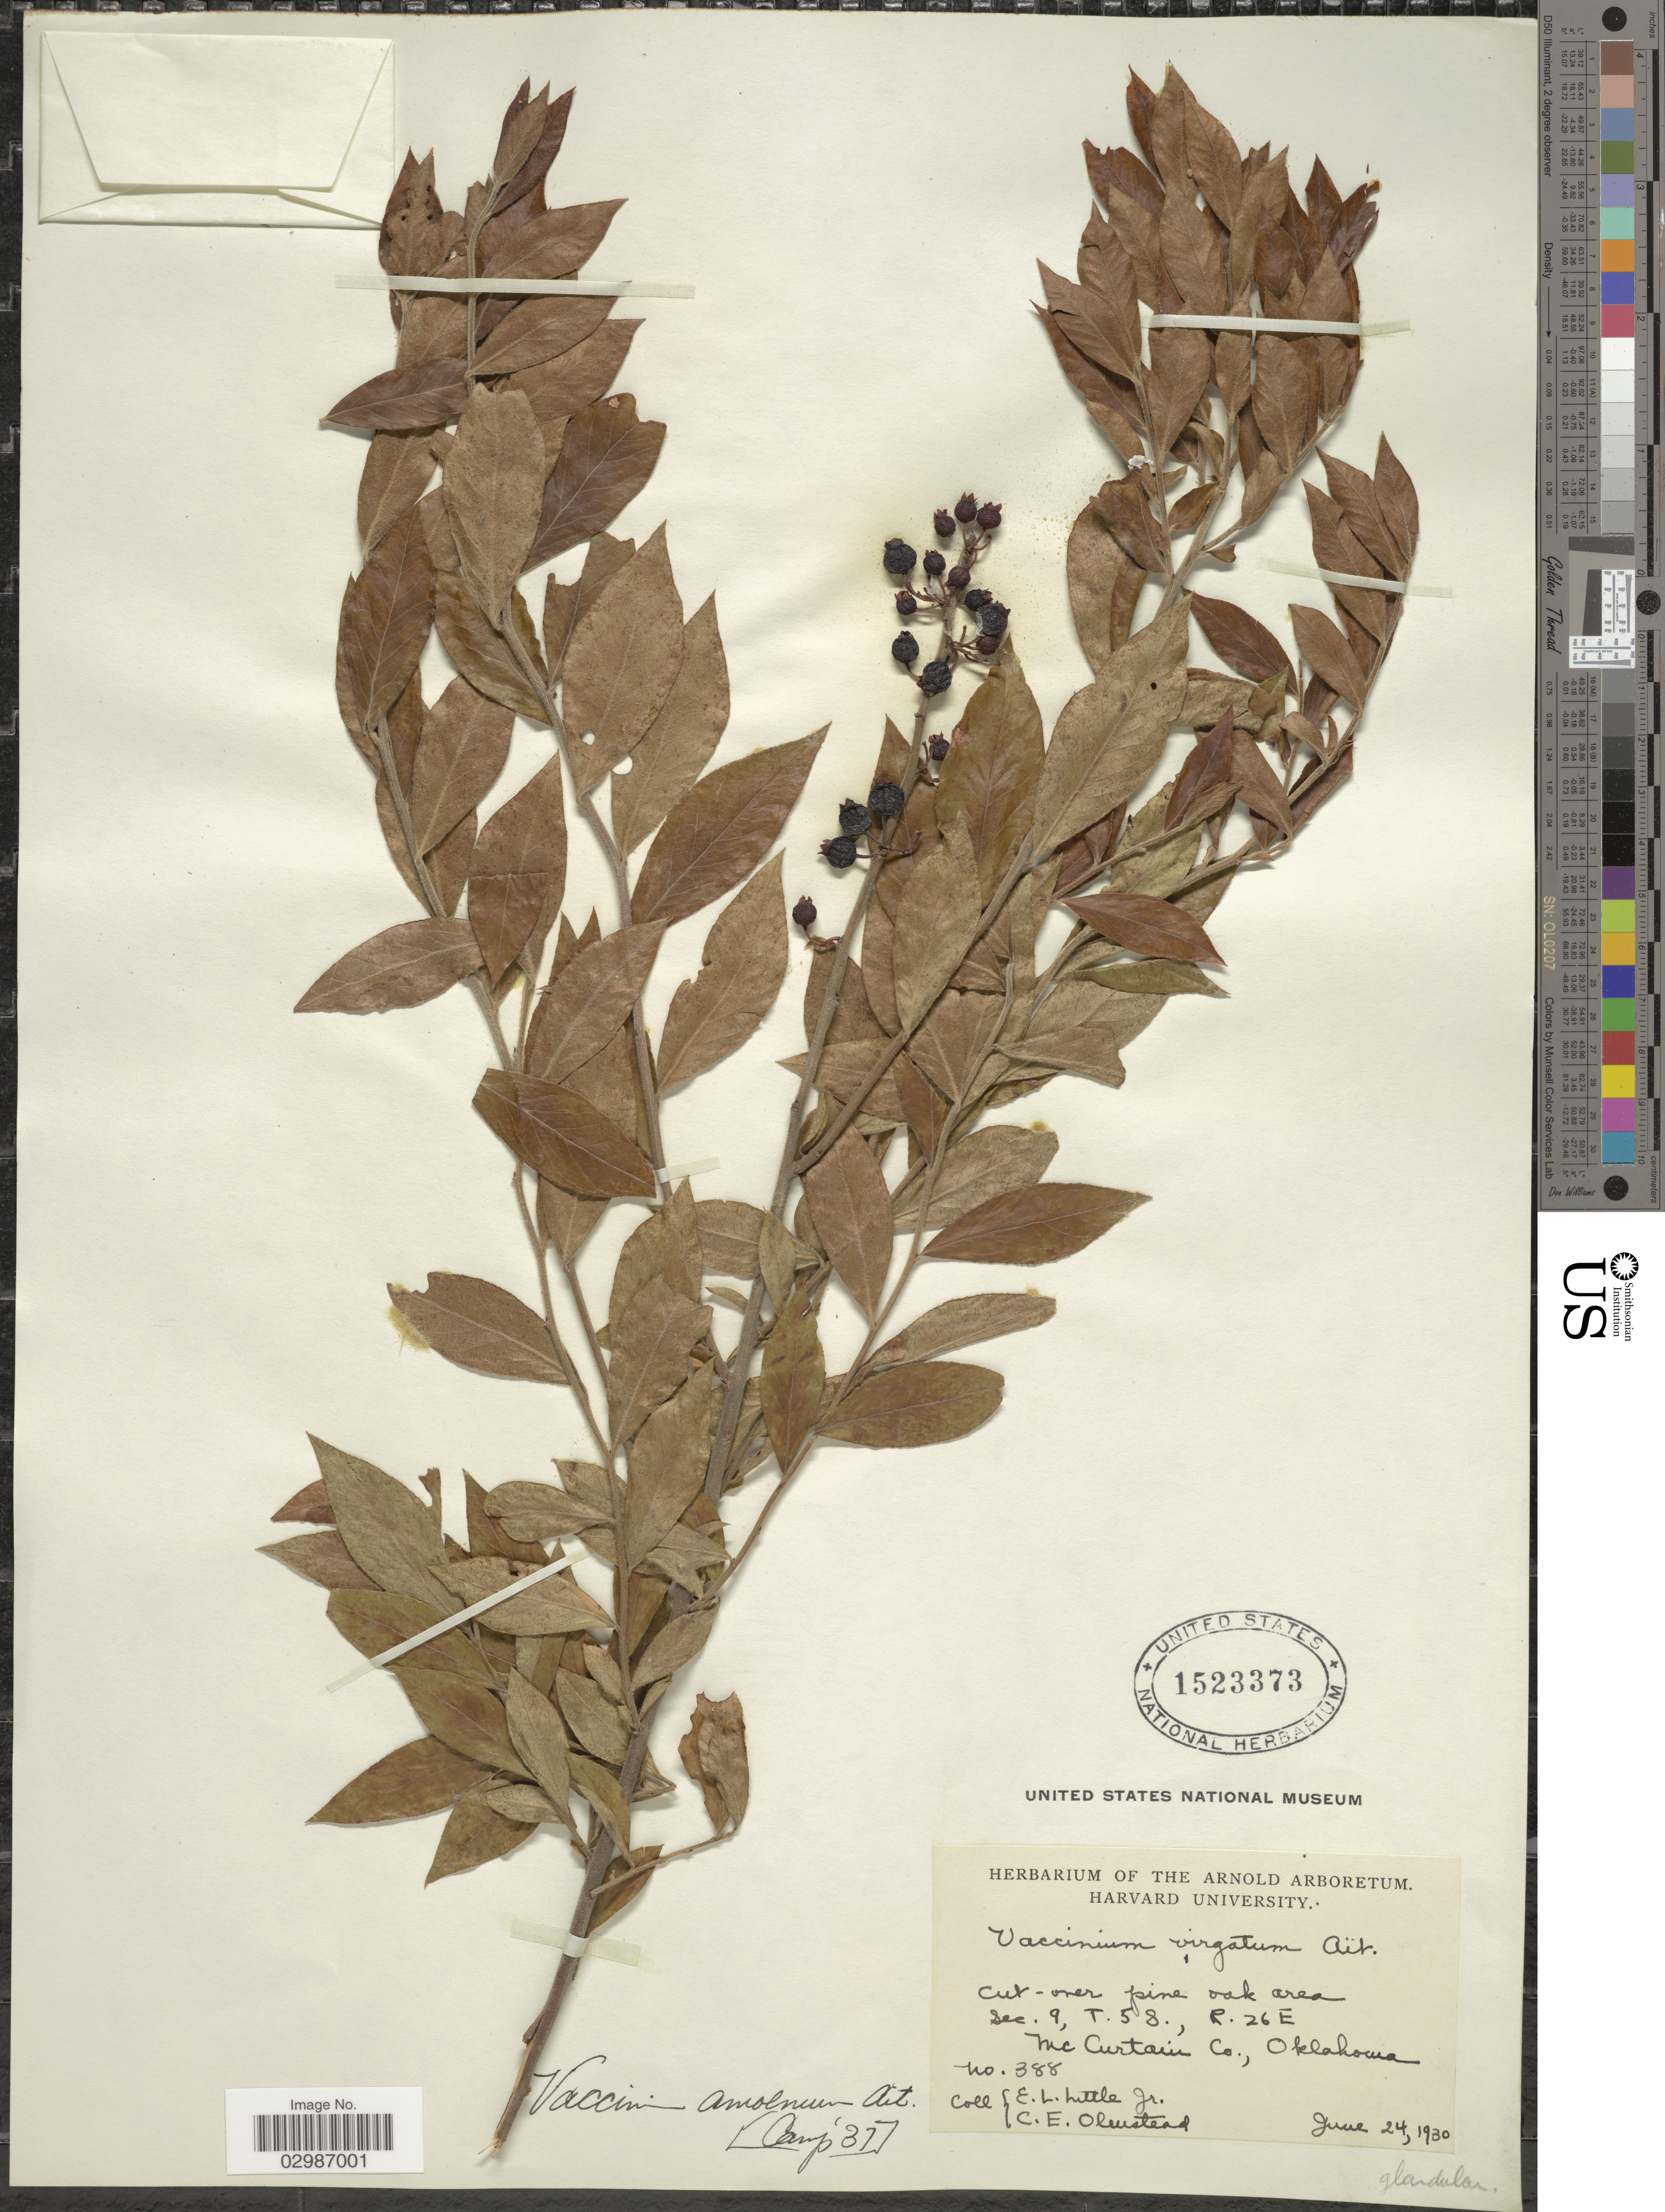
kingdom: Plantae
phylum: Tracheophyta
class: Magnoliopsida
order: Ericales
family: Ericaceae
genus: Vaccinium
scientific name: Vaccinium amoenum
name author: Aiton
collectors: E. L. Little & C. Olmstead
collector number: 388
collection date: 1930-06-24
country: United States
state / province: Oklahoma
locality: Sec. 9, T58, R26E, McCurtain Co.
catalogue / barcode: US 1523373